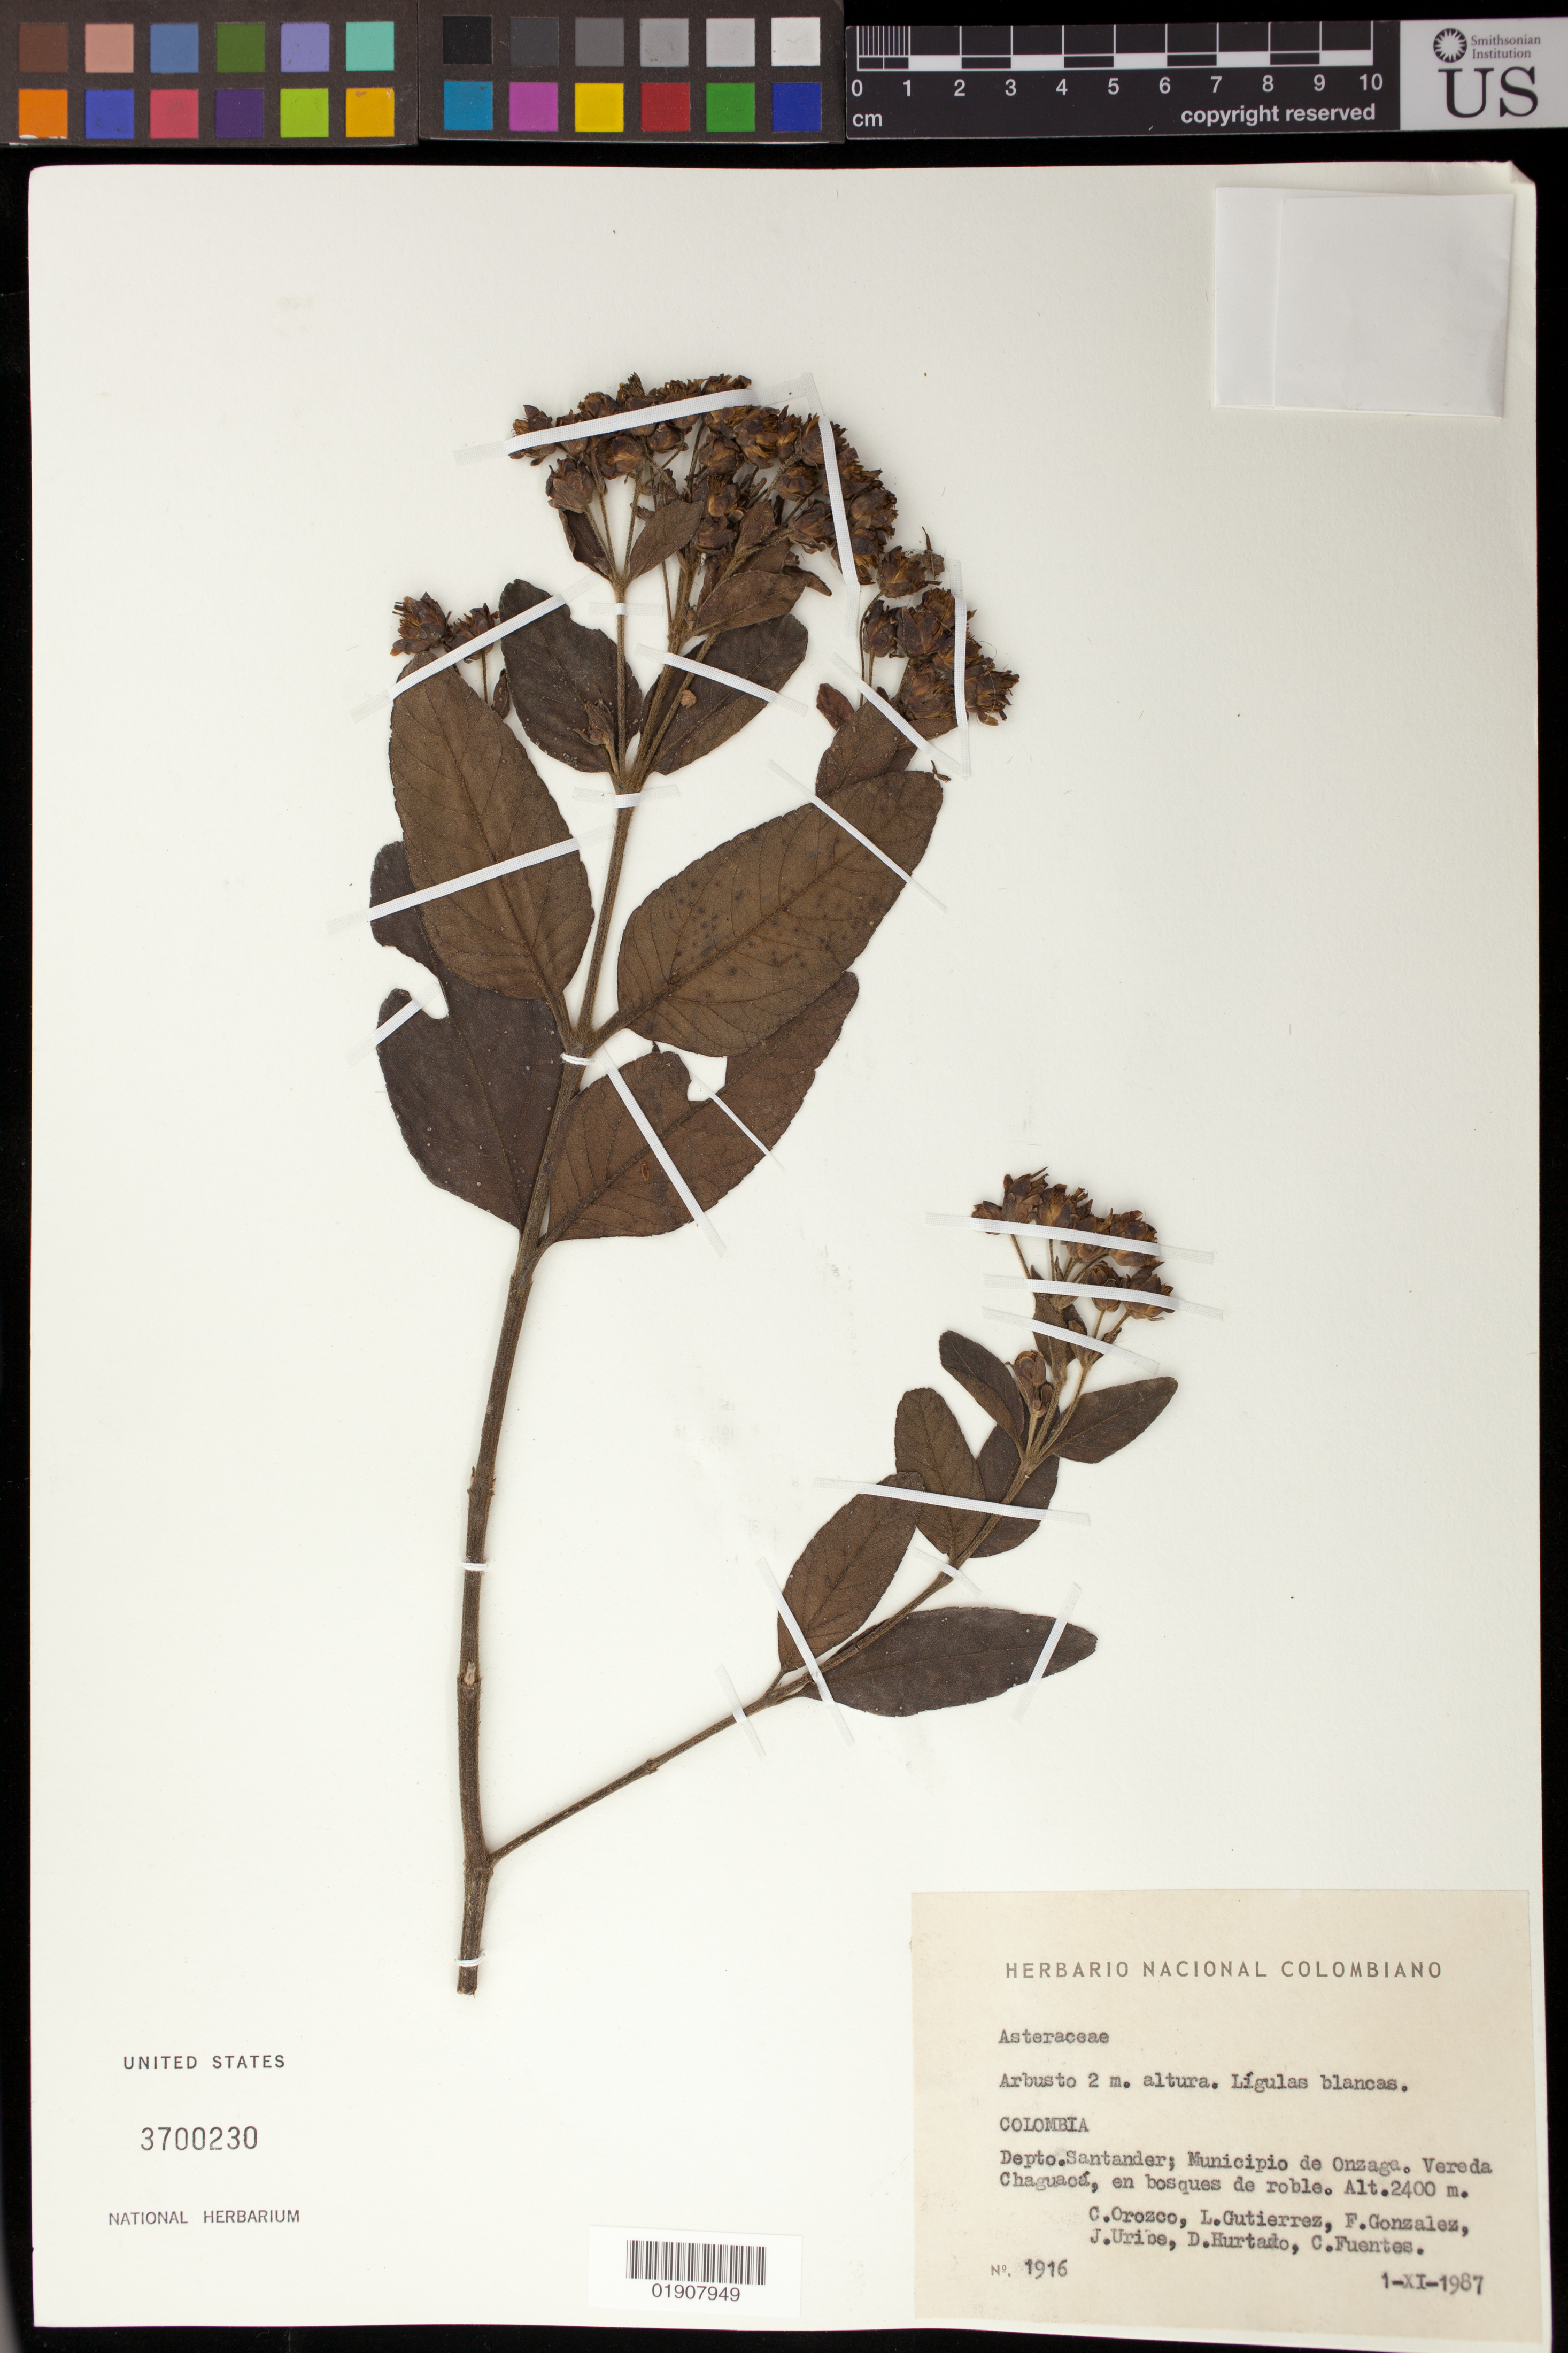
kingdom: Plantae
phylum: Tracheophyta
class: Magnoliopsida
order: Asterales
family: Asteraceae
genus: Oyedaea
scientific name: Oyedaea sp.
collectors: C. I. Orozco, L. Gutiérrez, F. González, J. Uribe, D. Hurtado & C. Fuentes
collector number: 1916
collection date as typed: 1-XI-1987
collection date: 1987-11-01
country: Colombia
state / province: Santander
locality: Santander del Sur. Municipio de Onzaga, Vereda Chaguacá, en bosques de roble.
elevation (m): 2400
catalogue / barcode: US 3700230